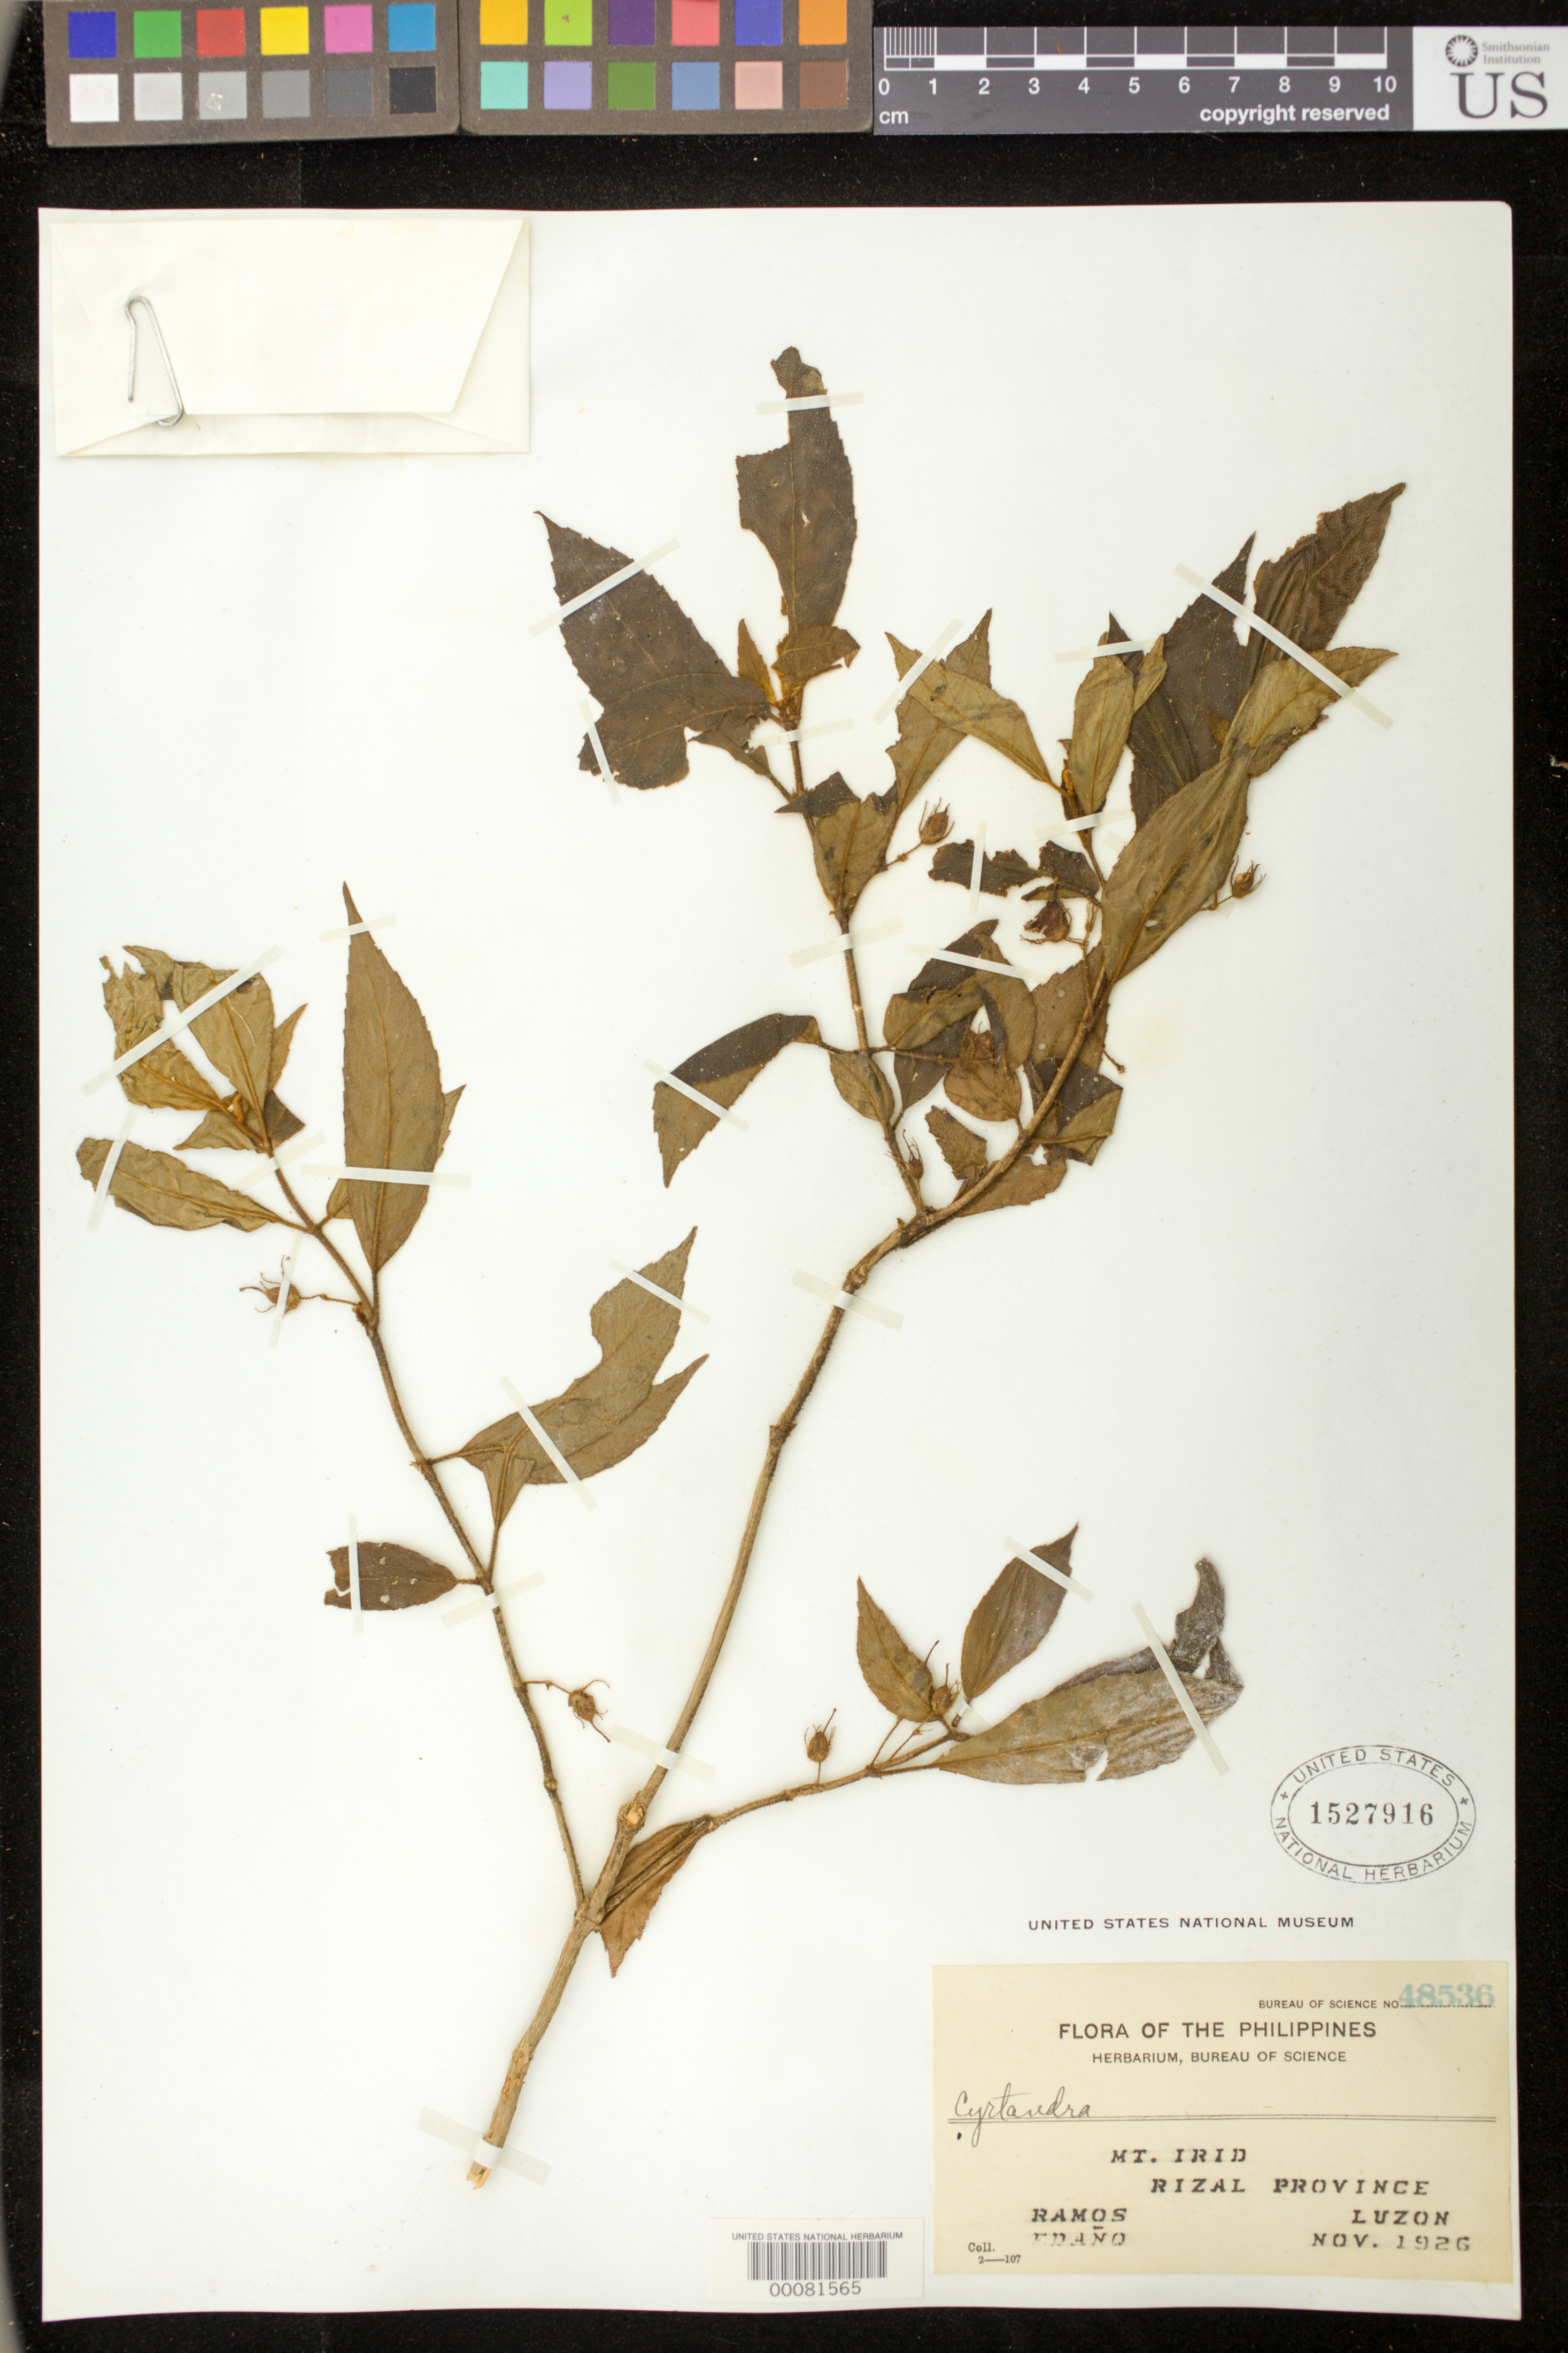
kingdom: Plantae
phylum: Tracheophyta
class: Magnoliopsida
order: Lamiales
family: Gesneriaceae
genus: Cyrtandra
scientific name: Cyrtandra sp.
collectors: M. Ramos & G. E. Edaño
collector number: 48536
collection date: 1926-11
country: Philippines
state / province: Calabarzon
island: Luzon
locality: Mt. Irid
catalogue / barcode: US 1527916